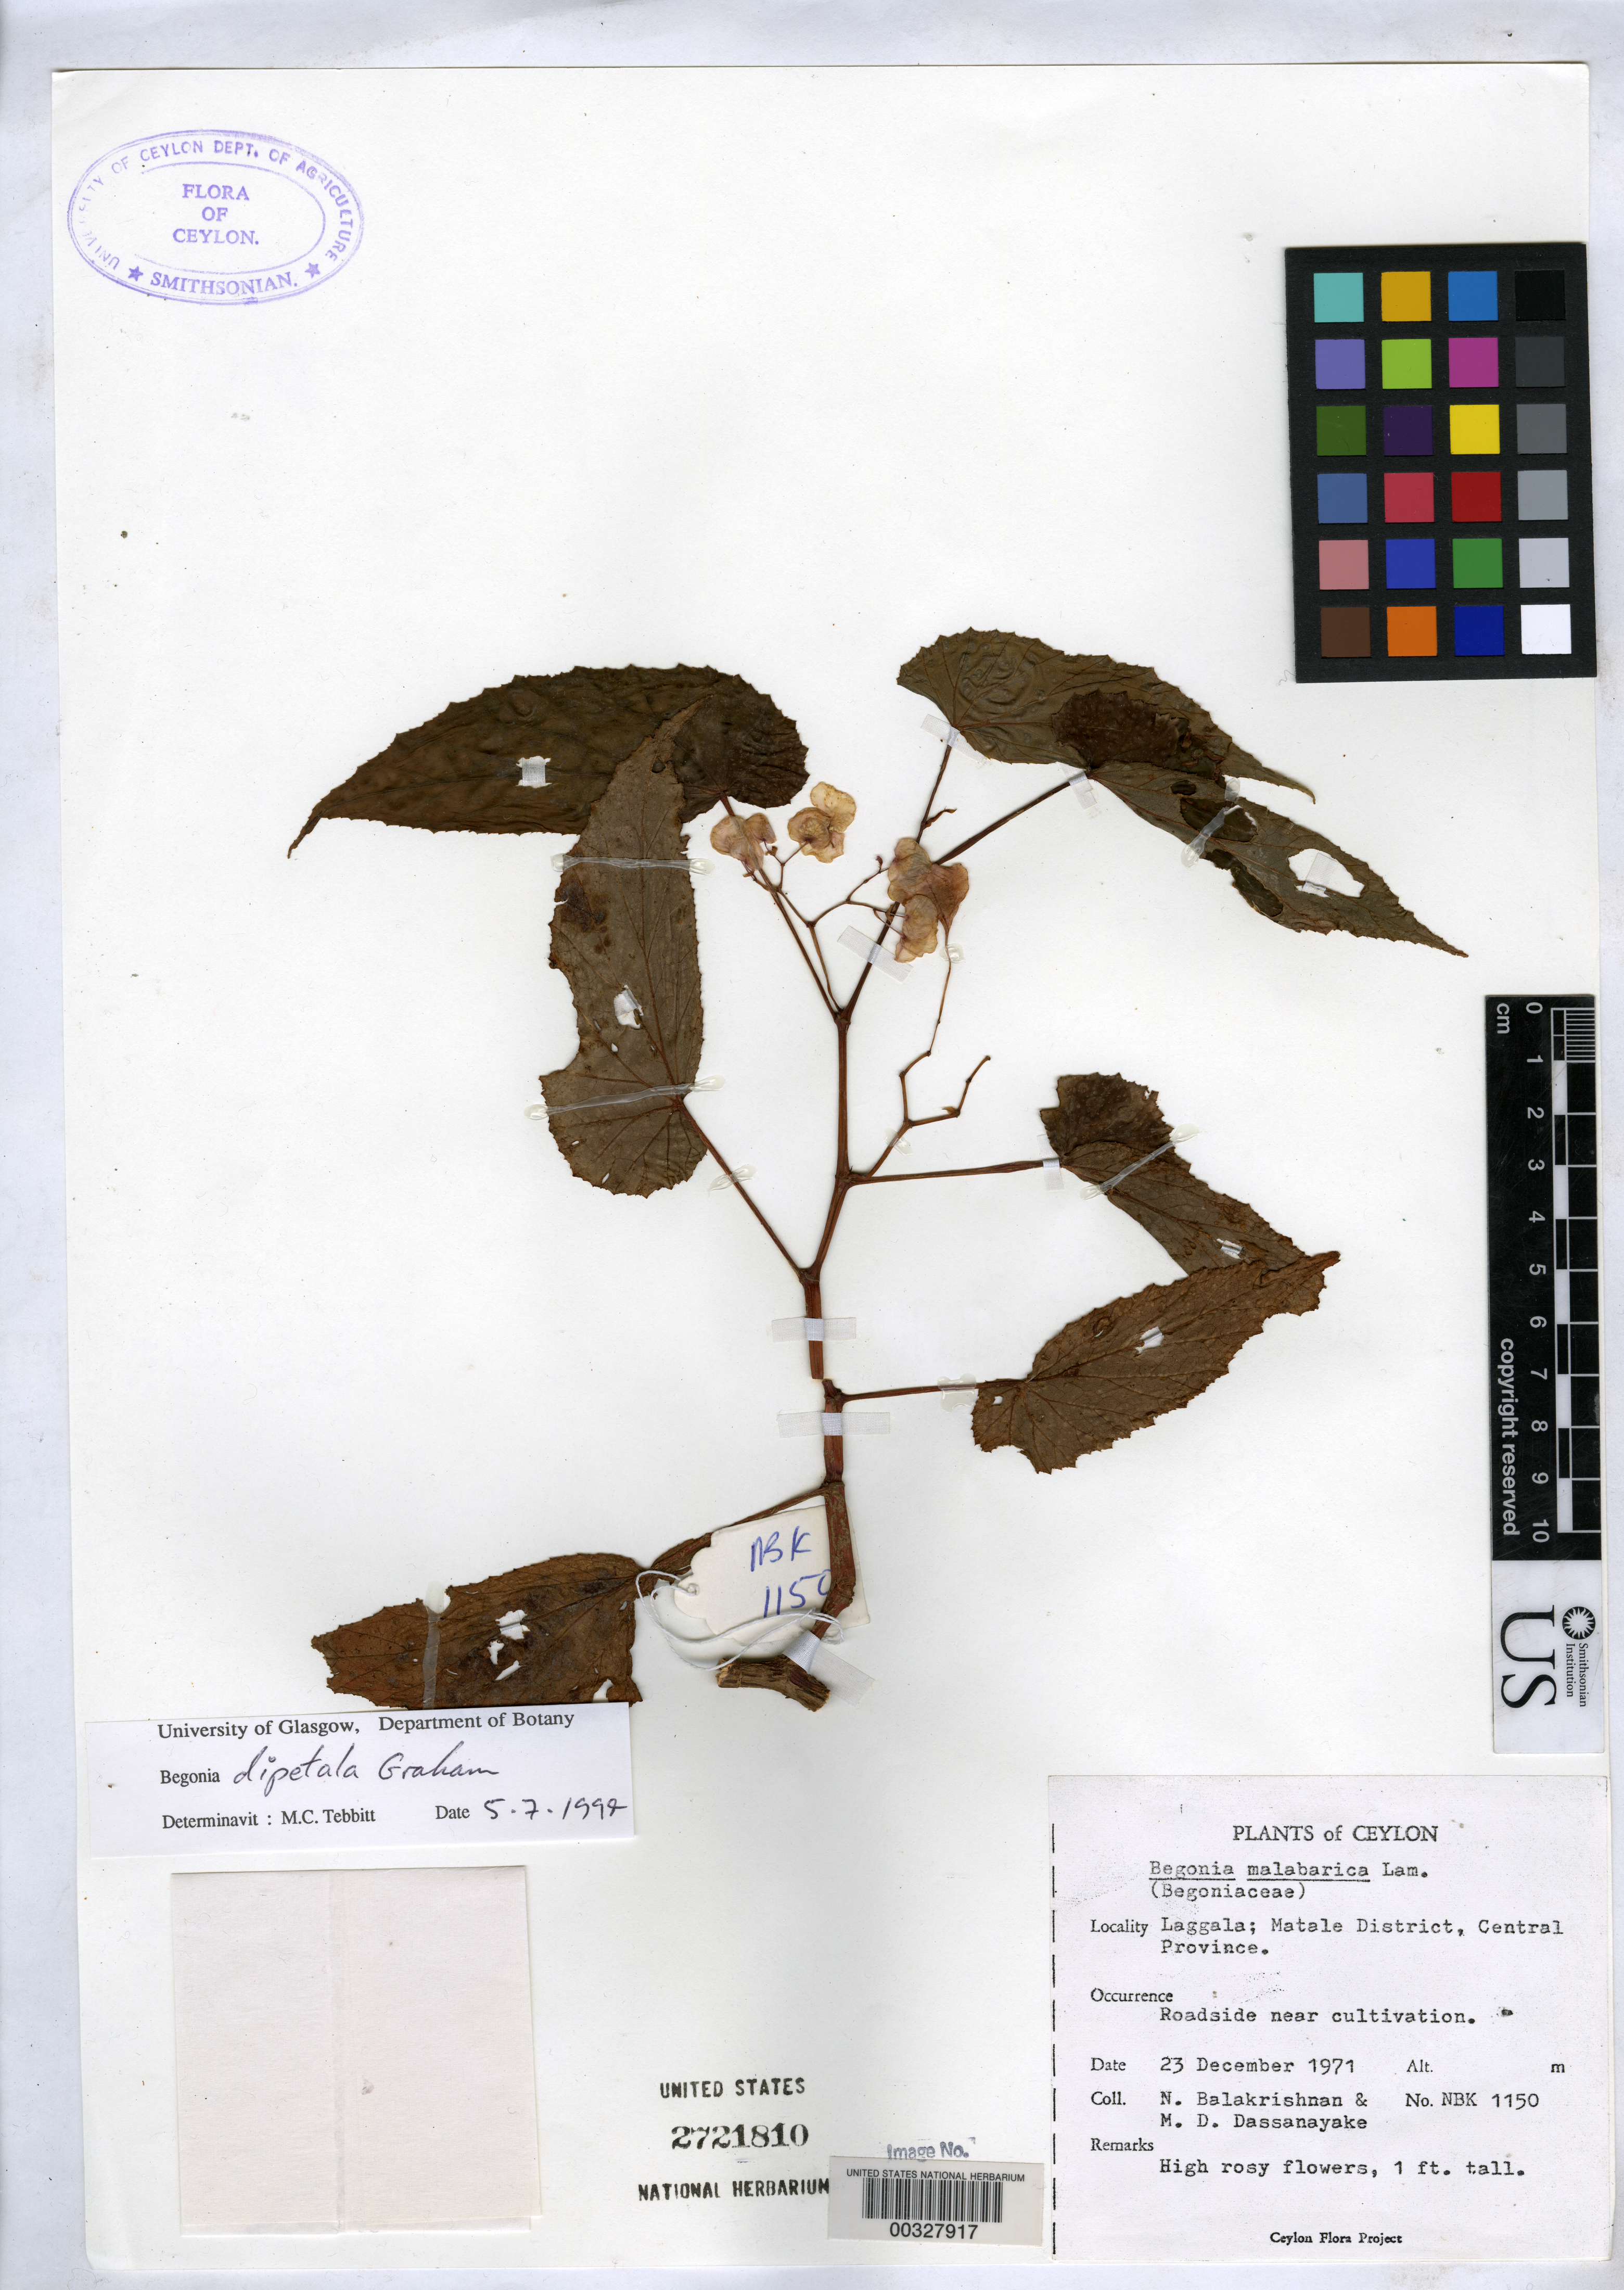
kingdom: Plantae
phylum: Tracheophyta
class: Magnoliopsida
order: Cucurbitales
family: Begoniaceae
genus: Begonia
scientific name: Begonia dipetala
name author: Graham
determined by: Tebbitt, M. C.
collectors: N. Balakrishnan & M. Dassanayake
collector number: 1150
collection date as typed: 23 Dec 1971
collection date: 1971-12-23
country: Sri Lanka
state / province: Central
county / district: Matale Dist.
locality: Laggala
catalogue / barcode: US 2721810